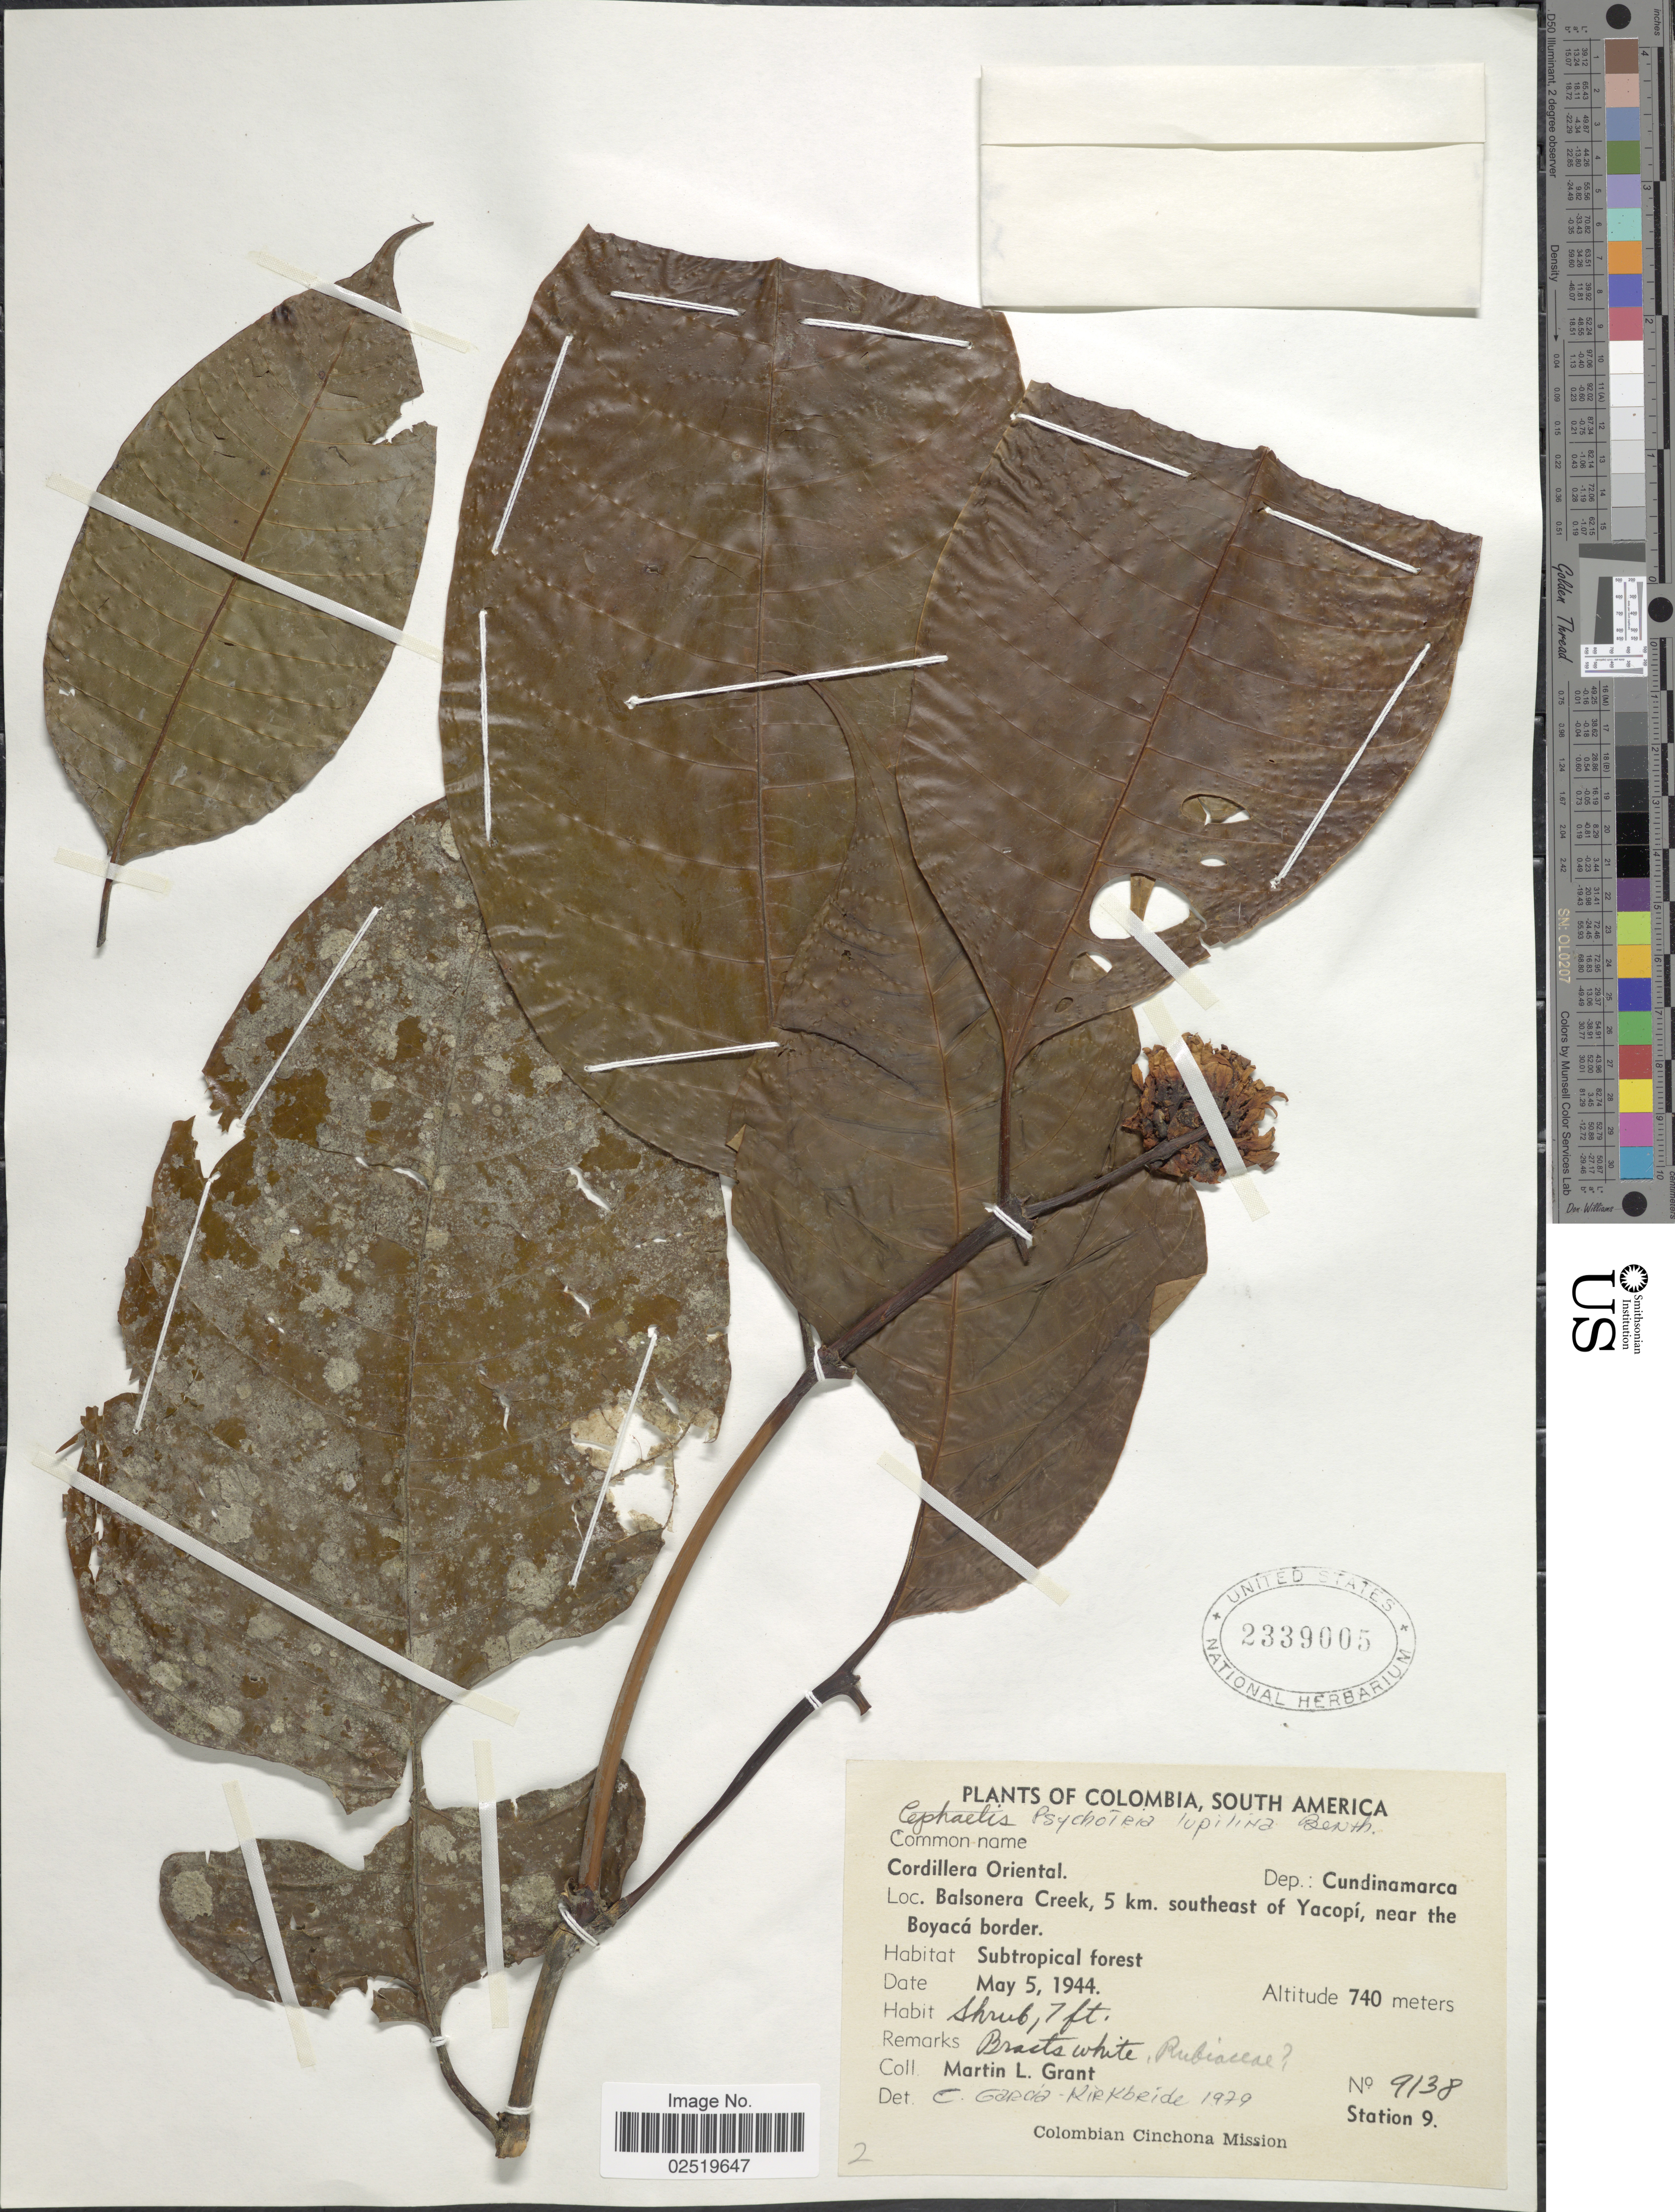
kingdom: Plantae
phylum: Tracheophyta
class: Magnoliopsida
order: Gentianales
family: Rubiaceae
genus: Psychotria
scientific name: Psychotria lupulina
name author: Benth.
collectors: M. L. Grant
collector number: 9138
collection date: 1944-05-05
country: Colombia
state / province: Cundinamarca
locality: Cordillera Oriental, Balsonera Creek, 5 km. southeast of Yacopi, near the Boyaca border.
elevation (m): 740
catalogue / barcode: US 2339005